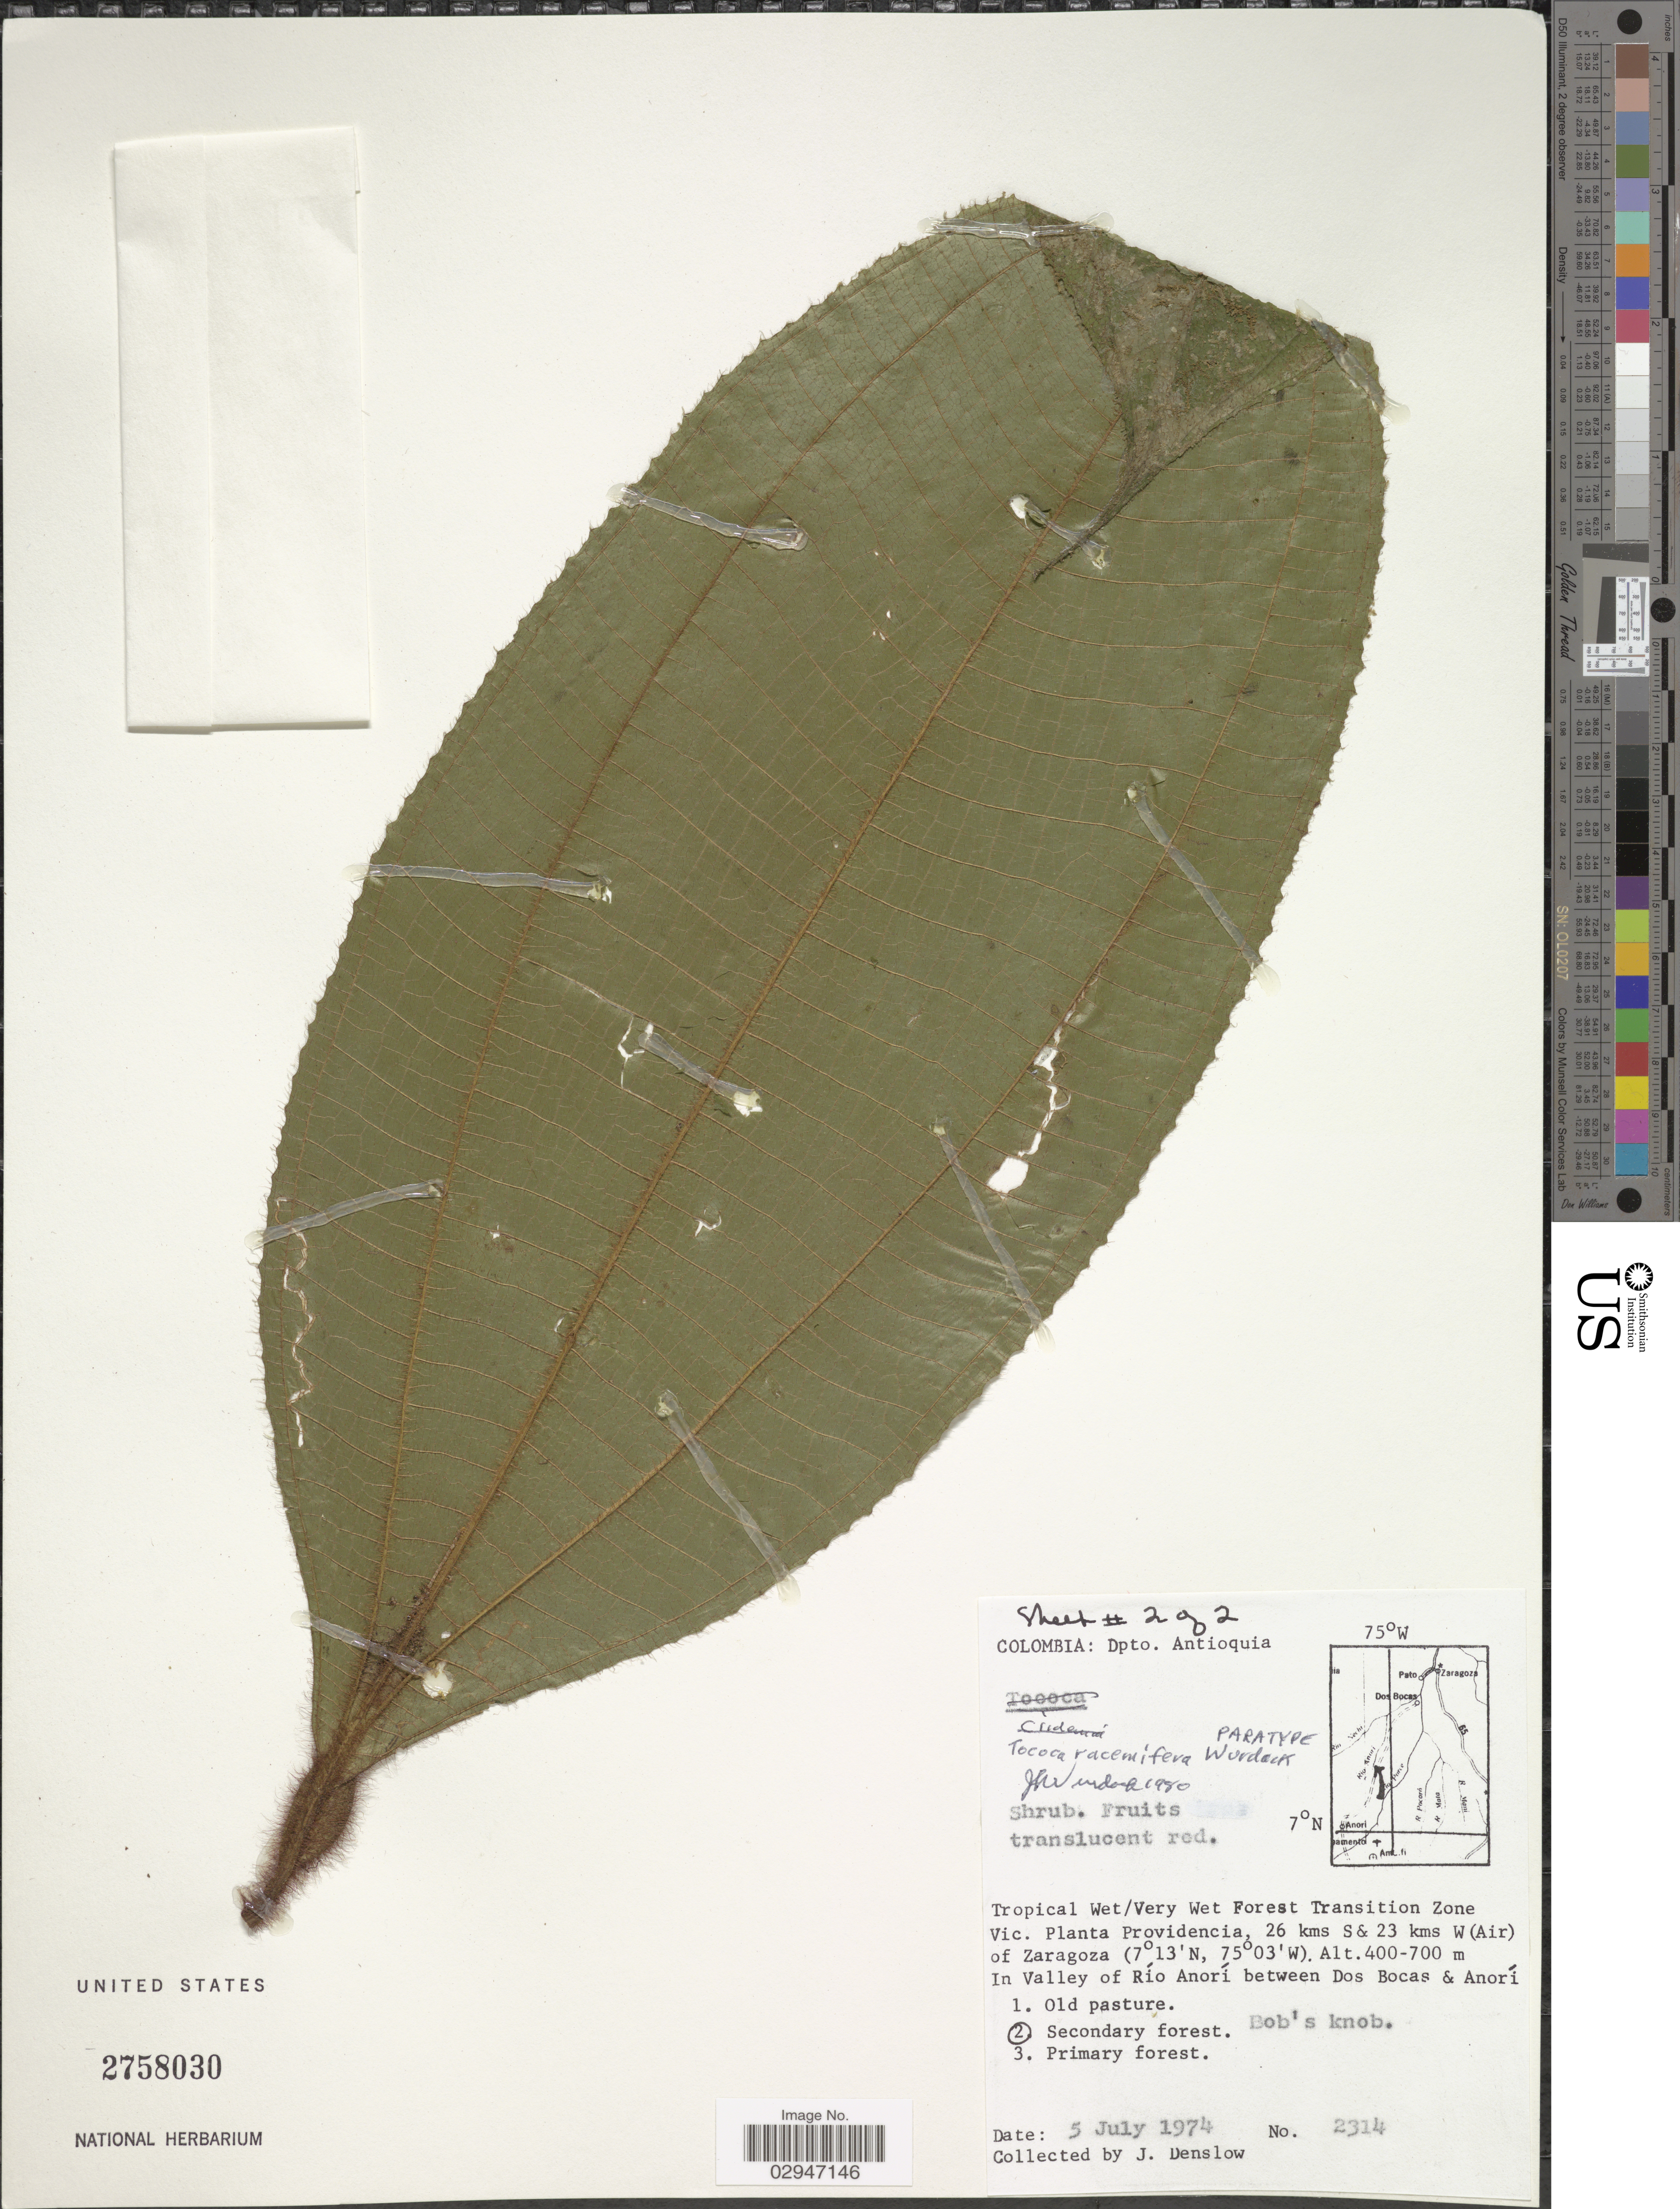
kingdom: Plantae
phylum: Tracheophyta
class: Magnoliopsida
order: Myrtales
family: Melastomataceae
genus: Tococa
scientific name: Tococa racemifera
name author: Wurdack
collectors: J. Denslow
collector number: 2314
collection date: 1974-07-05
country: Colombia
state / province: Antioquia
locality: Dpto. Antioquia. Vic. Planta Providencia, 26 kms S & 23 kms W (Air) of Zaragoza. In Valley of Río Anorí between Dos Bocas & Anorí.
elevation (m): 400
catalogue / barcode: US 2758030